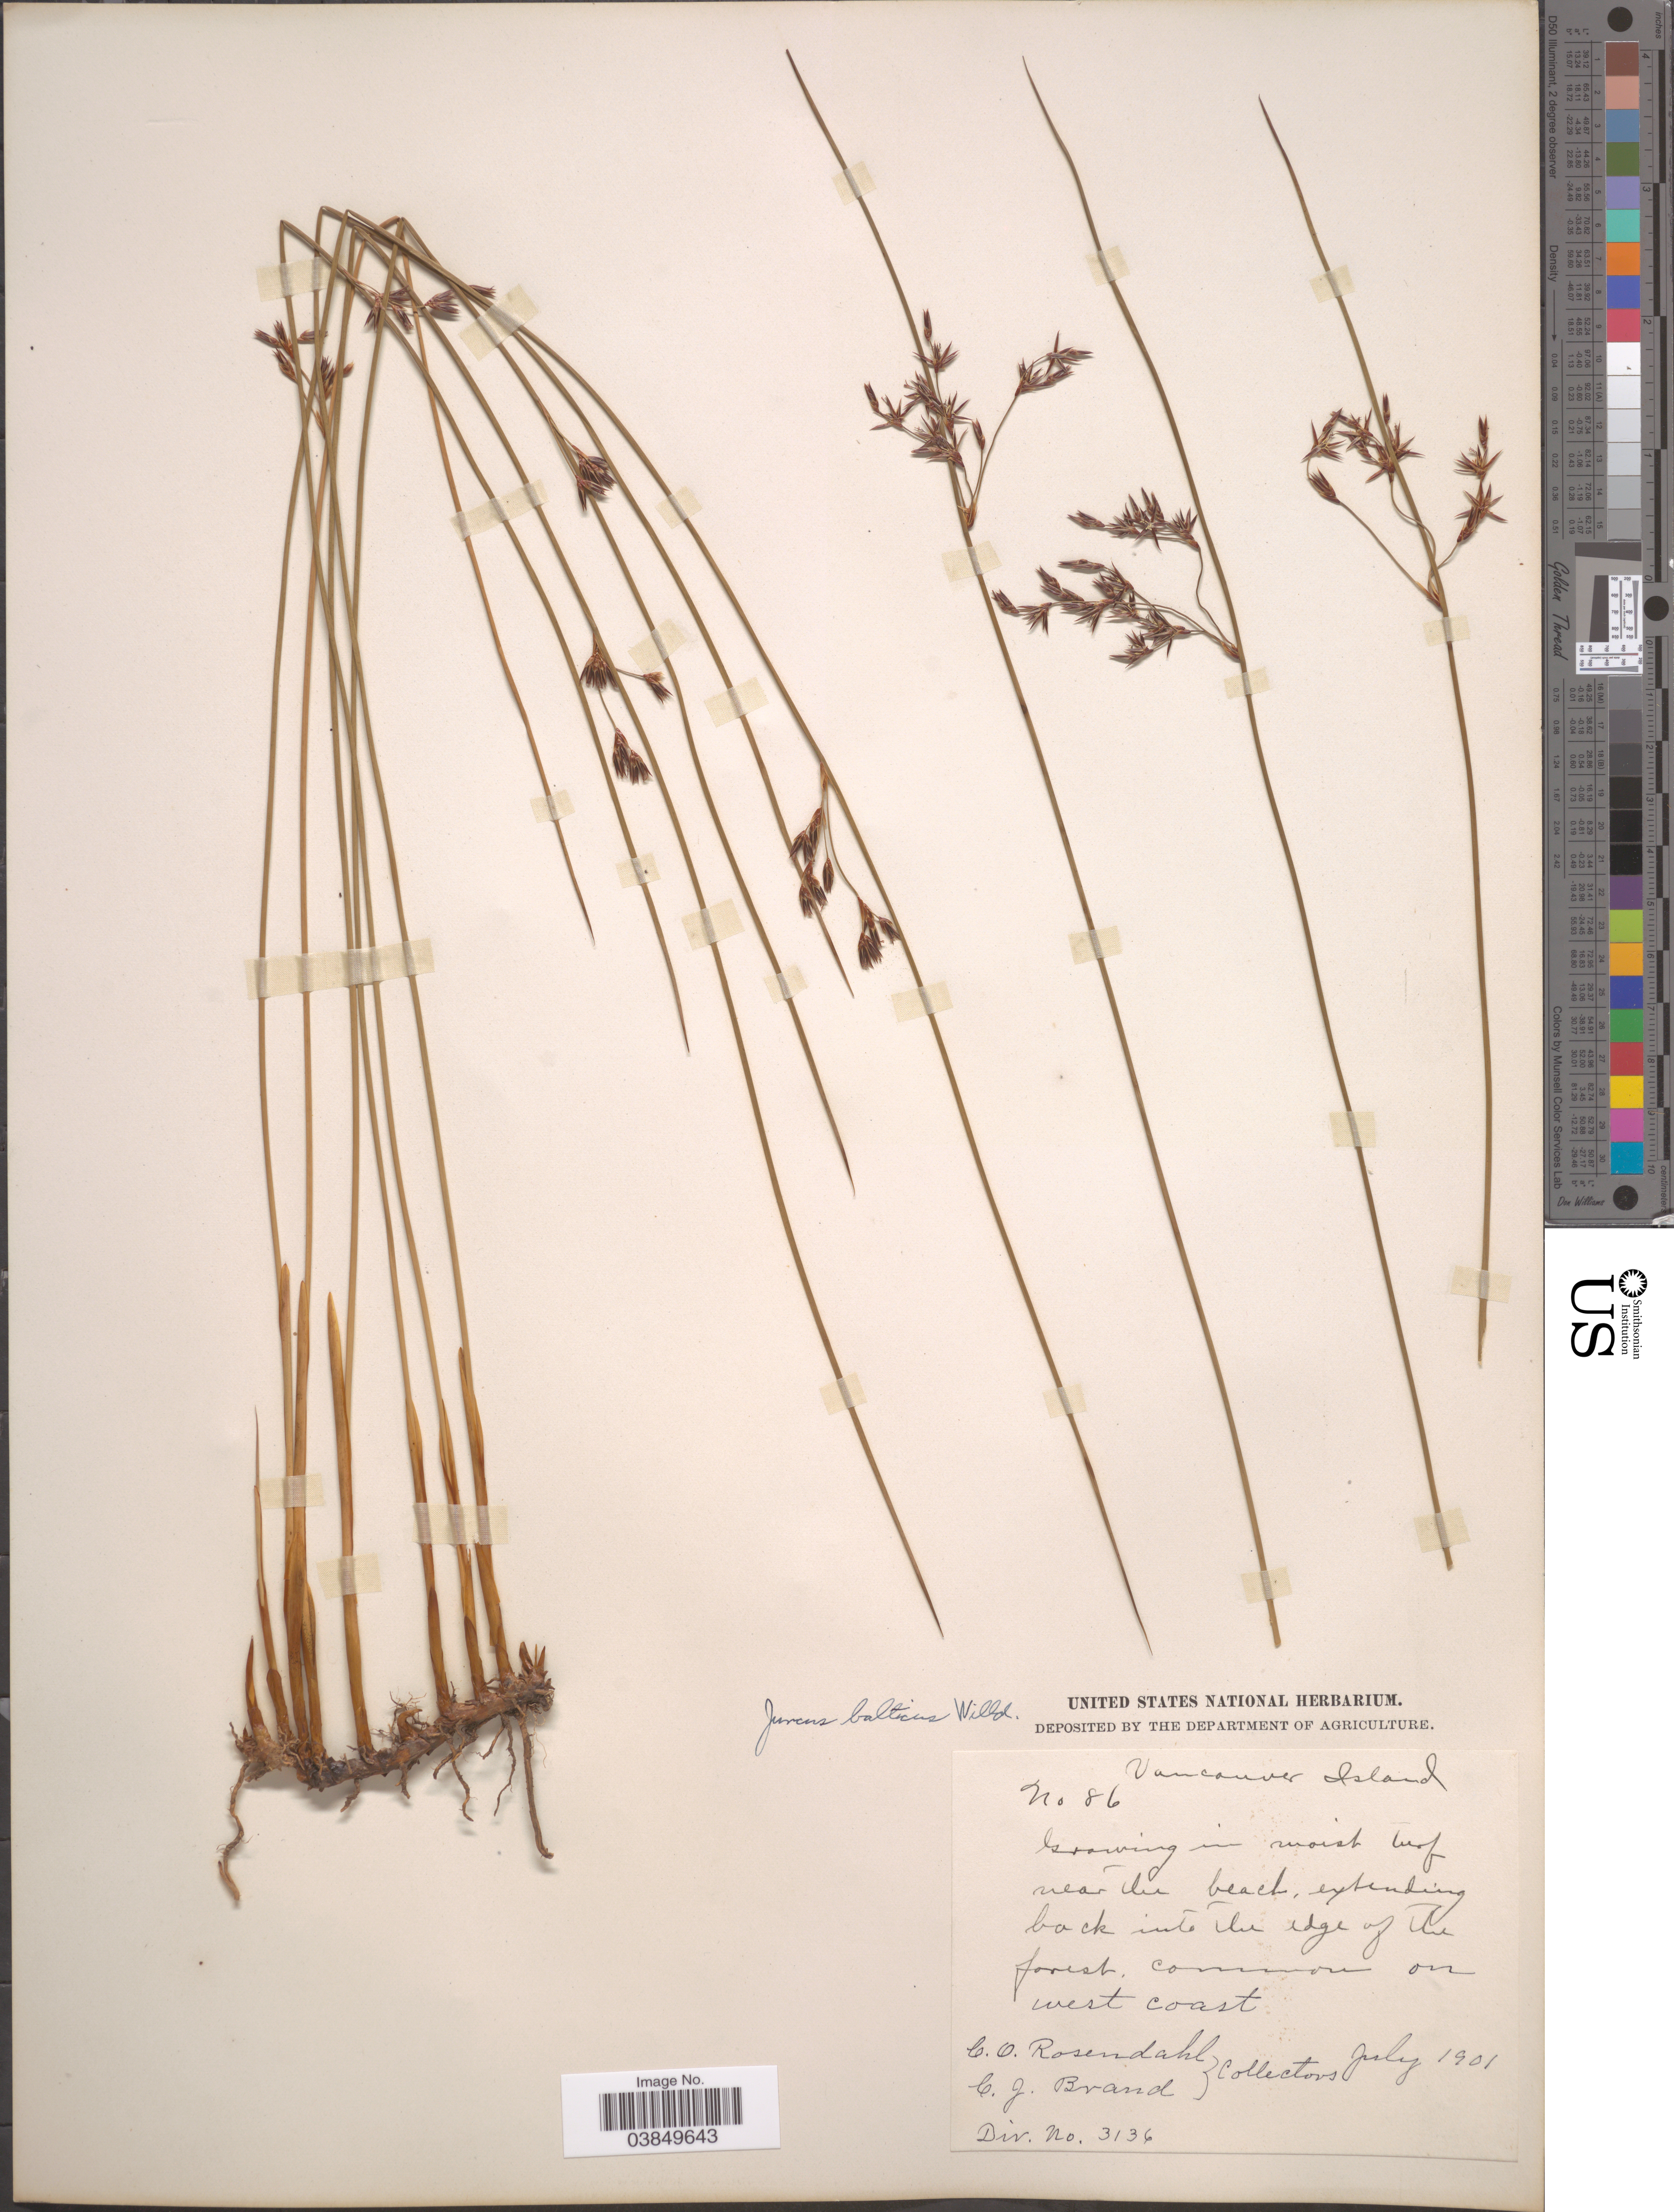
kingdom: Plantae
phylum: Tracheophyta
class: Liliopsida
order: Poales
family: Juncaceae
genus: Juncus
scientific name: Juncus balticus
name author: Willd.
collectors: C. O. Rosendahl & C. J. Brand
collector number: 86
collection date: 1901-07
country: Canada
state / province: British Columbia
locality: Vancouver Island.